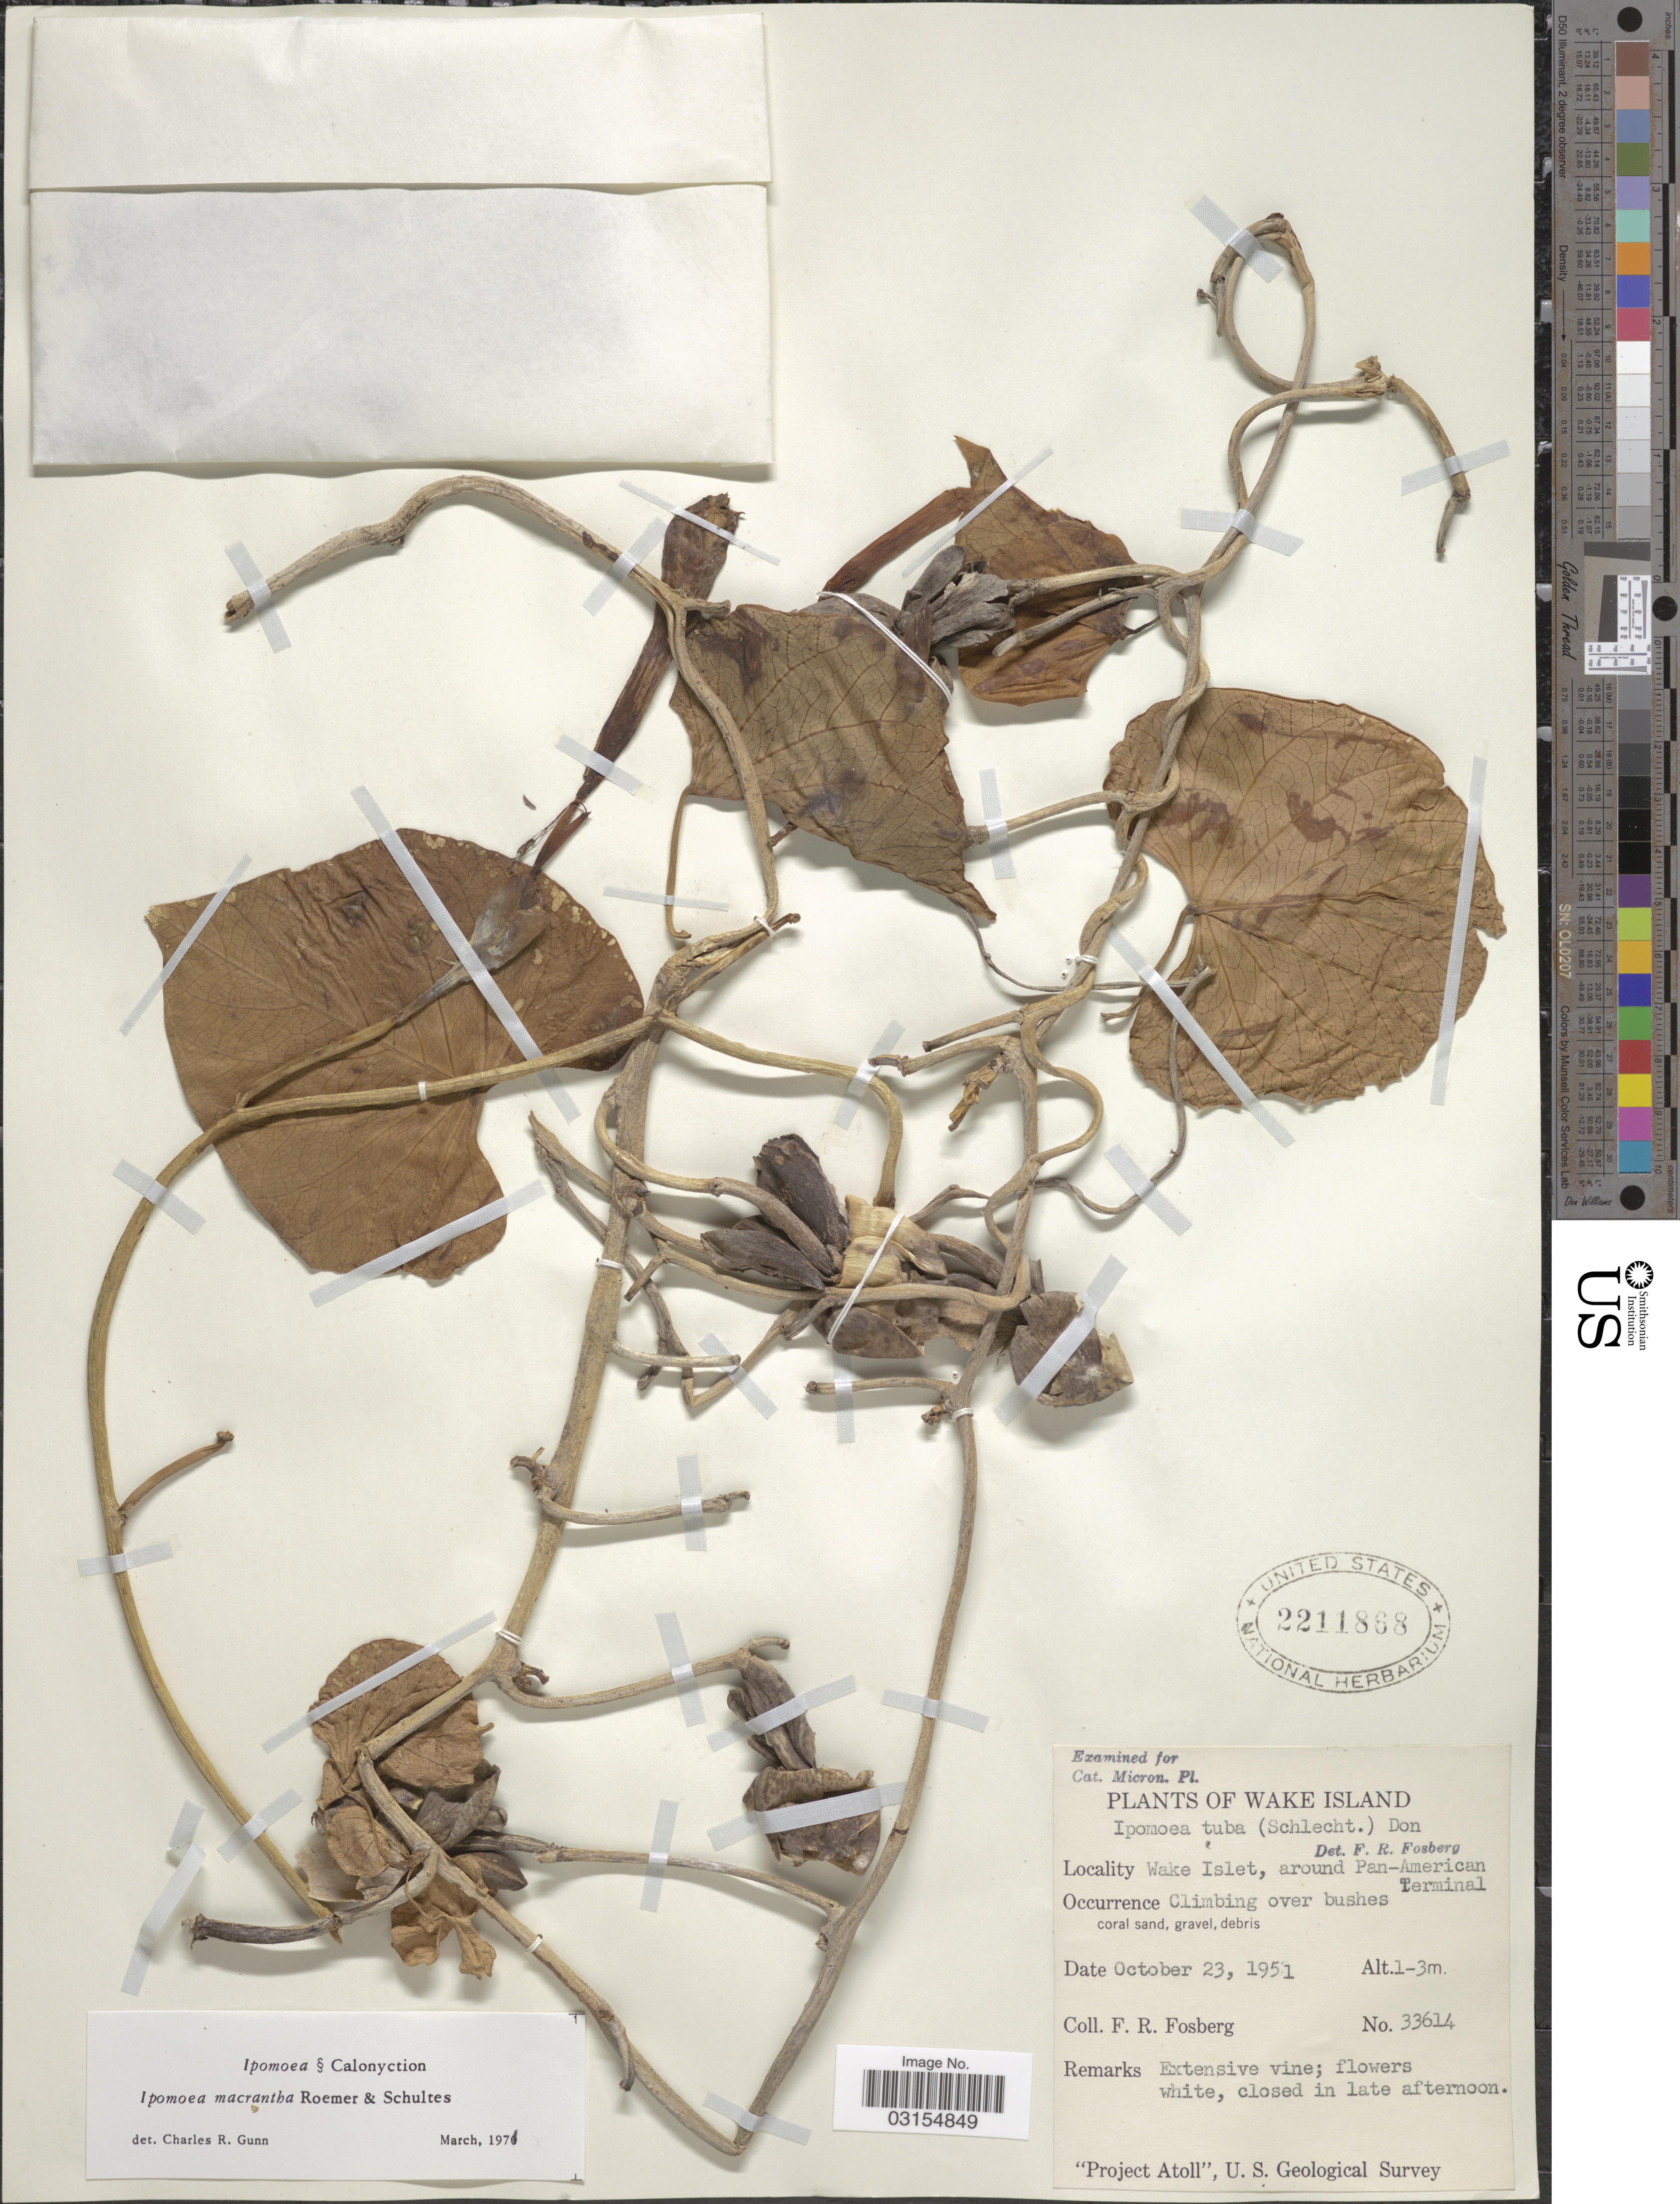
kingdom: Plantae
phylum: Tracheophyta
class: Magnoliopsida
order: Solanales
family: Convolvulaceae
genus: Ipomoea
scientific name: Ipomoea violacea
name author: L.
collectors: F. R. Fosberg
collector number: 33614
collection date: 1951-10-23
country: U.S. Administered Pacific Islands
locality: Wake Island, Wake Islet, around Pan-American Terminal.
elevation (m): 1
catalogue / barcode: US 2211868